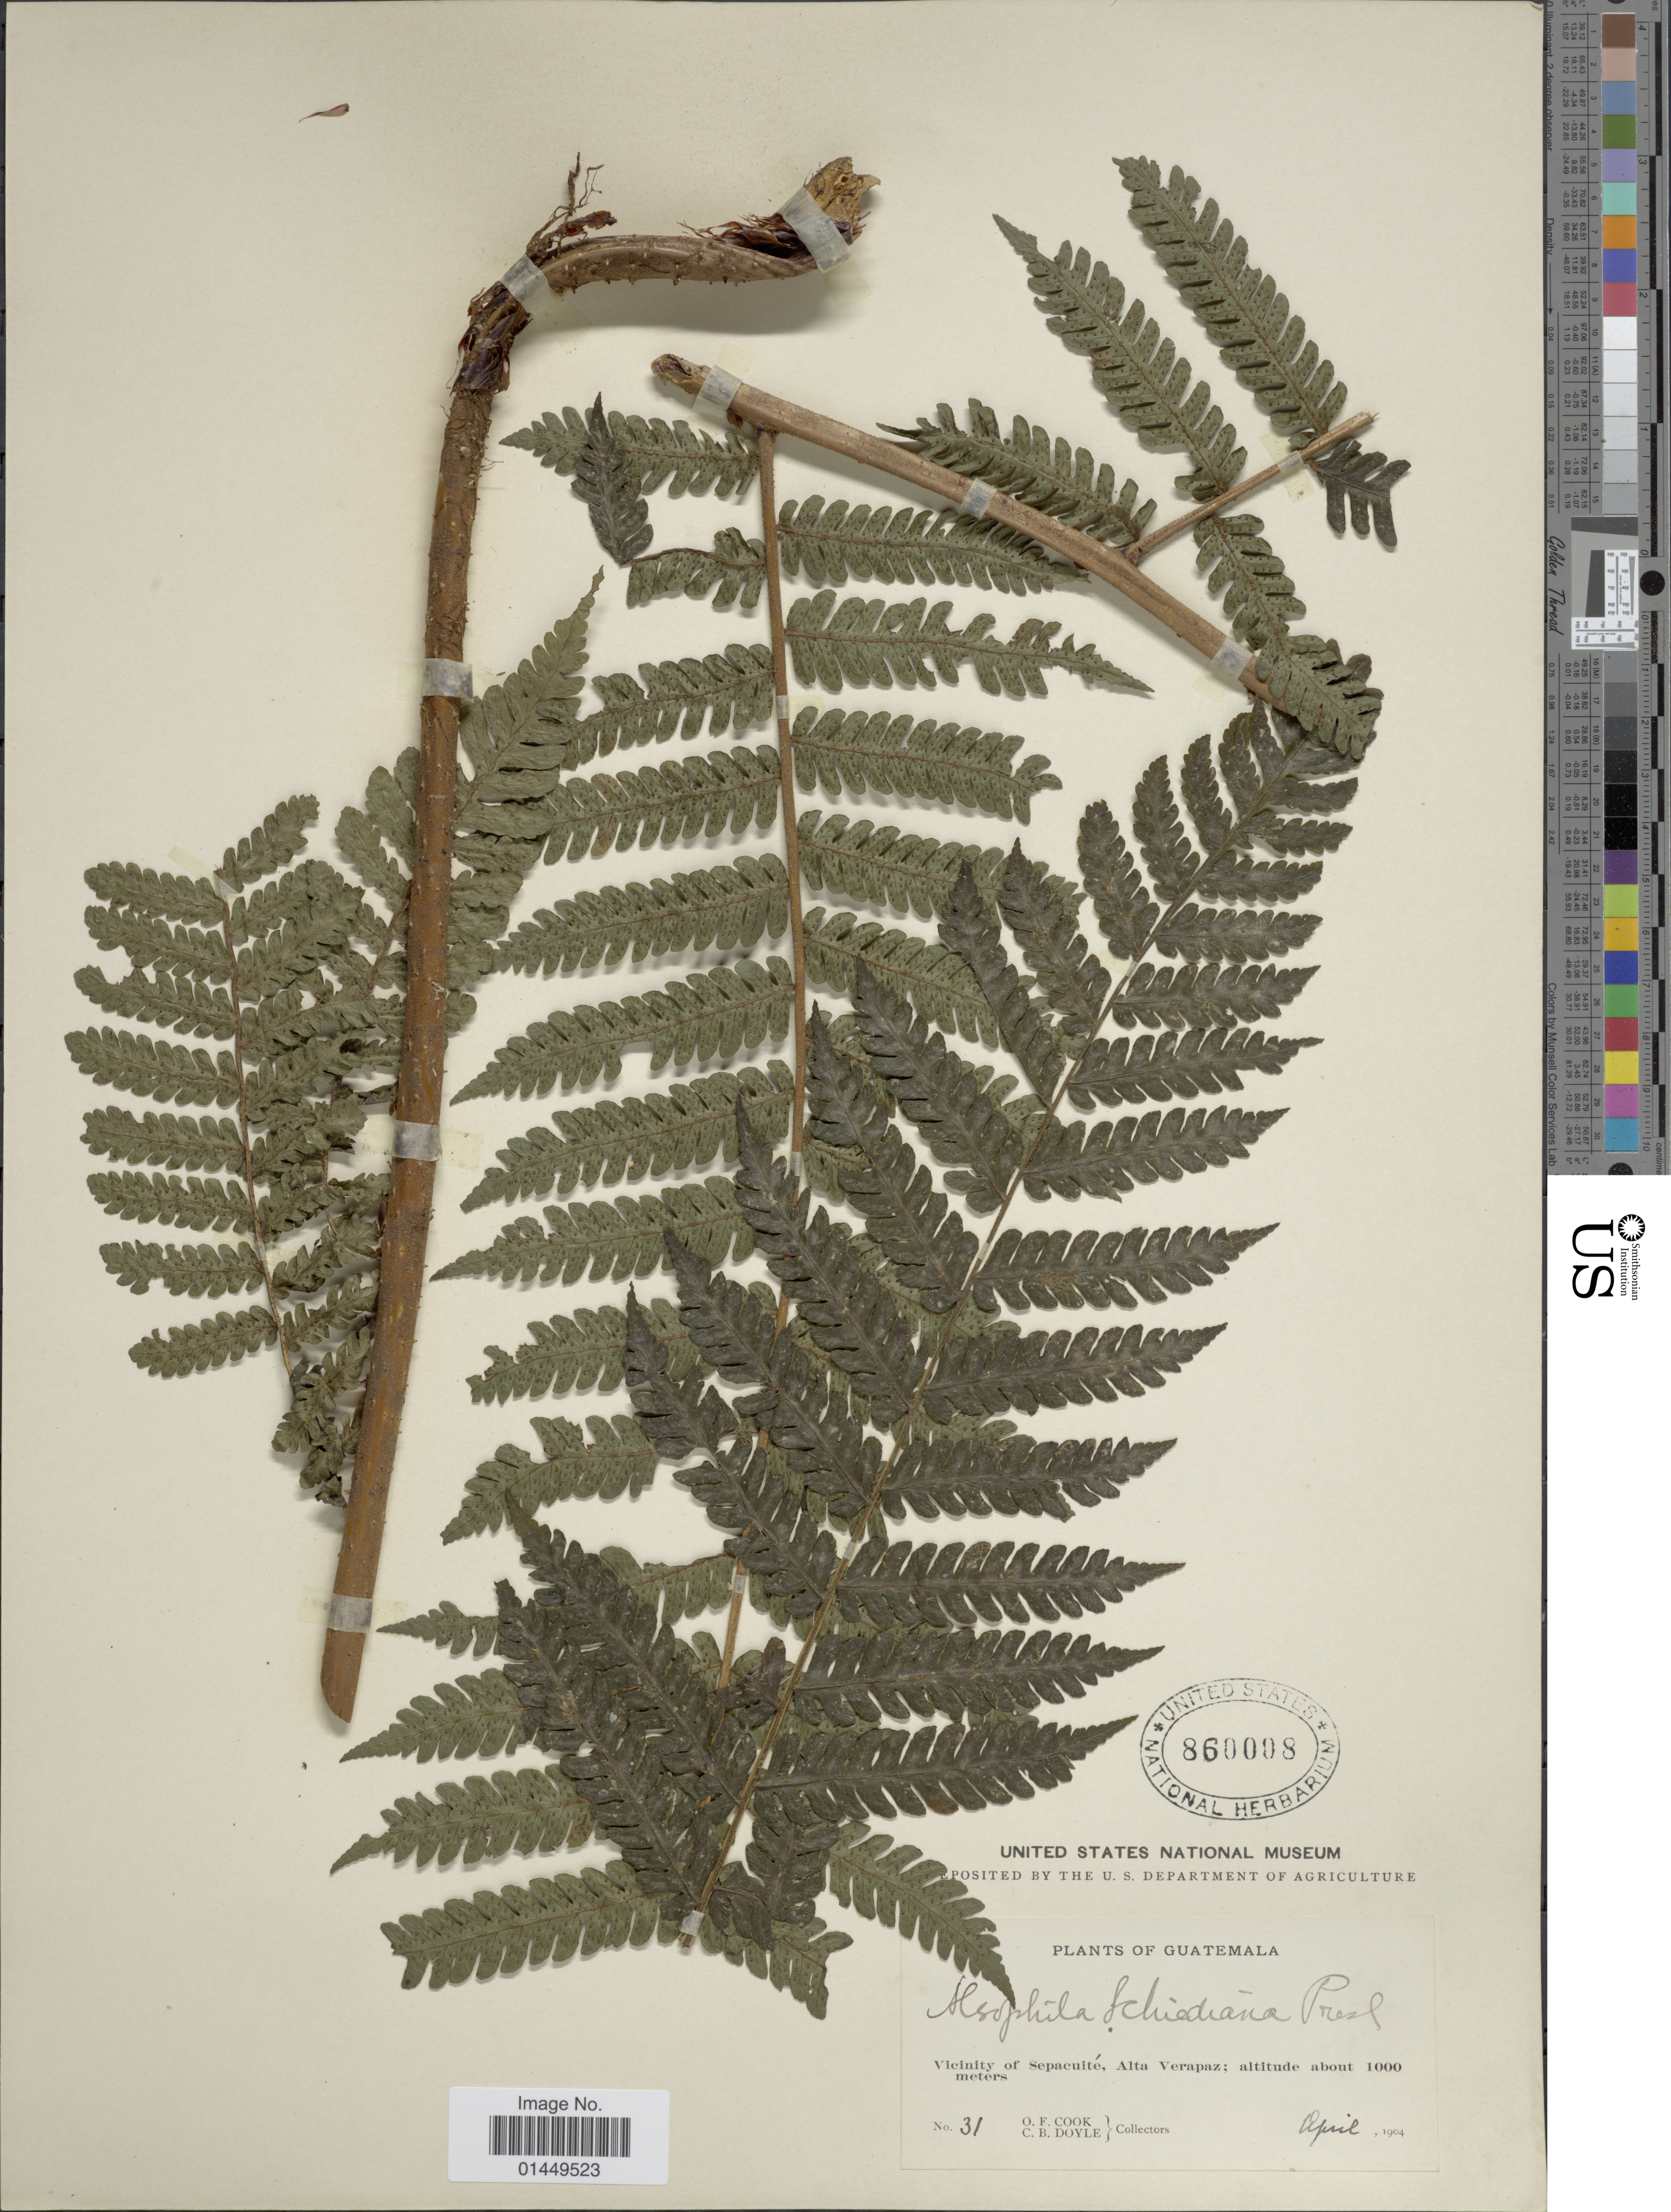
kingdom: Plantae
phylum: Tracheophyta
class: Polypodiopsida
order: Cyatheales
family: Cyatheaceae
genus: Cyathea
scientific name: Cyathea schiedeana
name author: (C. Presl) Domin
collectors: O. F. Cook & C. Doyle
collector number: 31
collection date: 1904-04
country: Guatemala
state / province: Alta Verapaz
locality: Vicinity of Sepacuite, Alta Verapaz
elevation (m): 1000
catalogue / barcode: US 860008